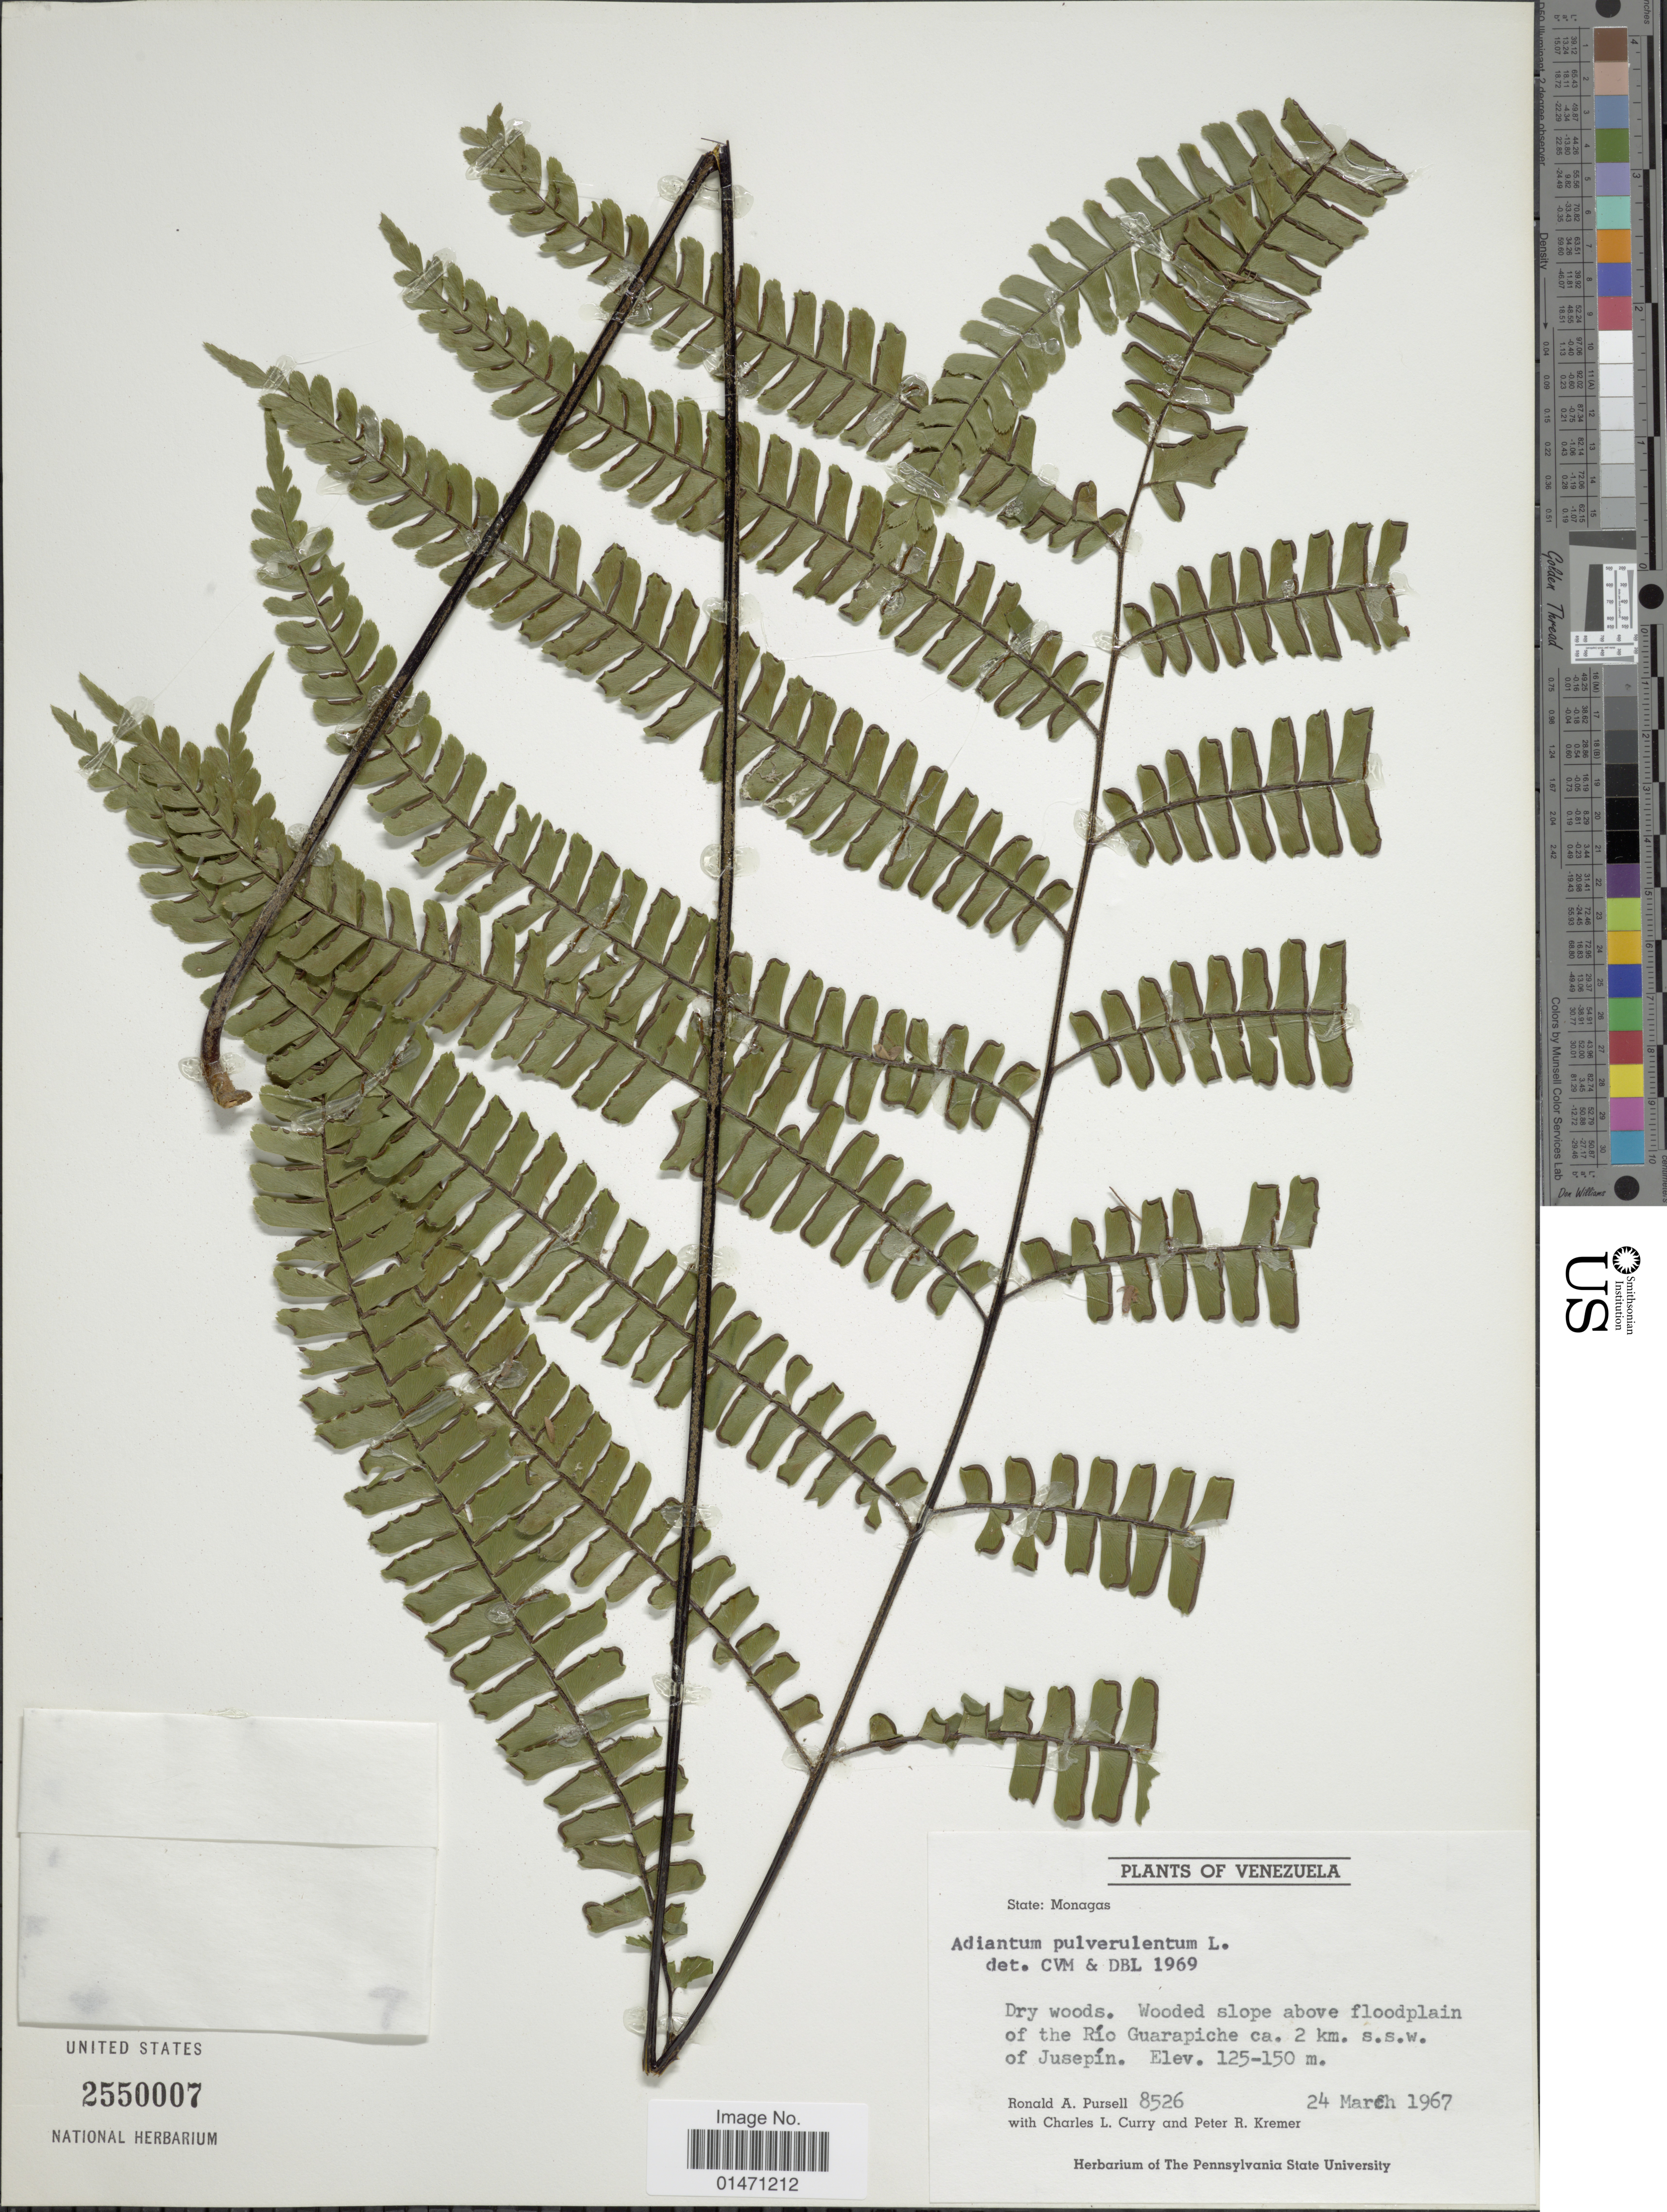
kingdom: Plantae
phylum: Tracheophyta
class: Polypodiopsida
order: Polypodiales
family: Pteridaceae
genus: Adiantum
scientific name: Adiantum pulverulentum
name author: L.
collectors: R. A. Pursell, C. L. Curry & P. R. Kremer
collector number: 8526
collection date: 1967-03-24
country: Venezuela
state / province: Monagas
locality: Wooded slope above floodplain of the Rio Guarapiche ca. 2km SSW of Jusepín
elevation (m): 125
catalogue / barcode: US 2550007